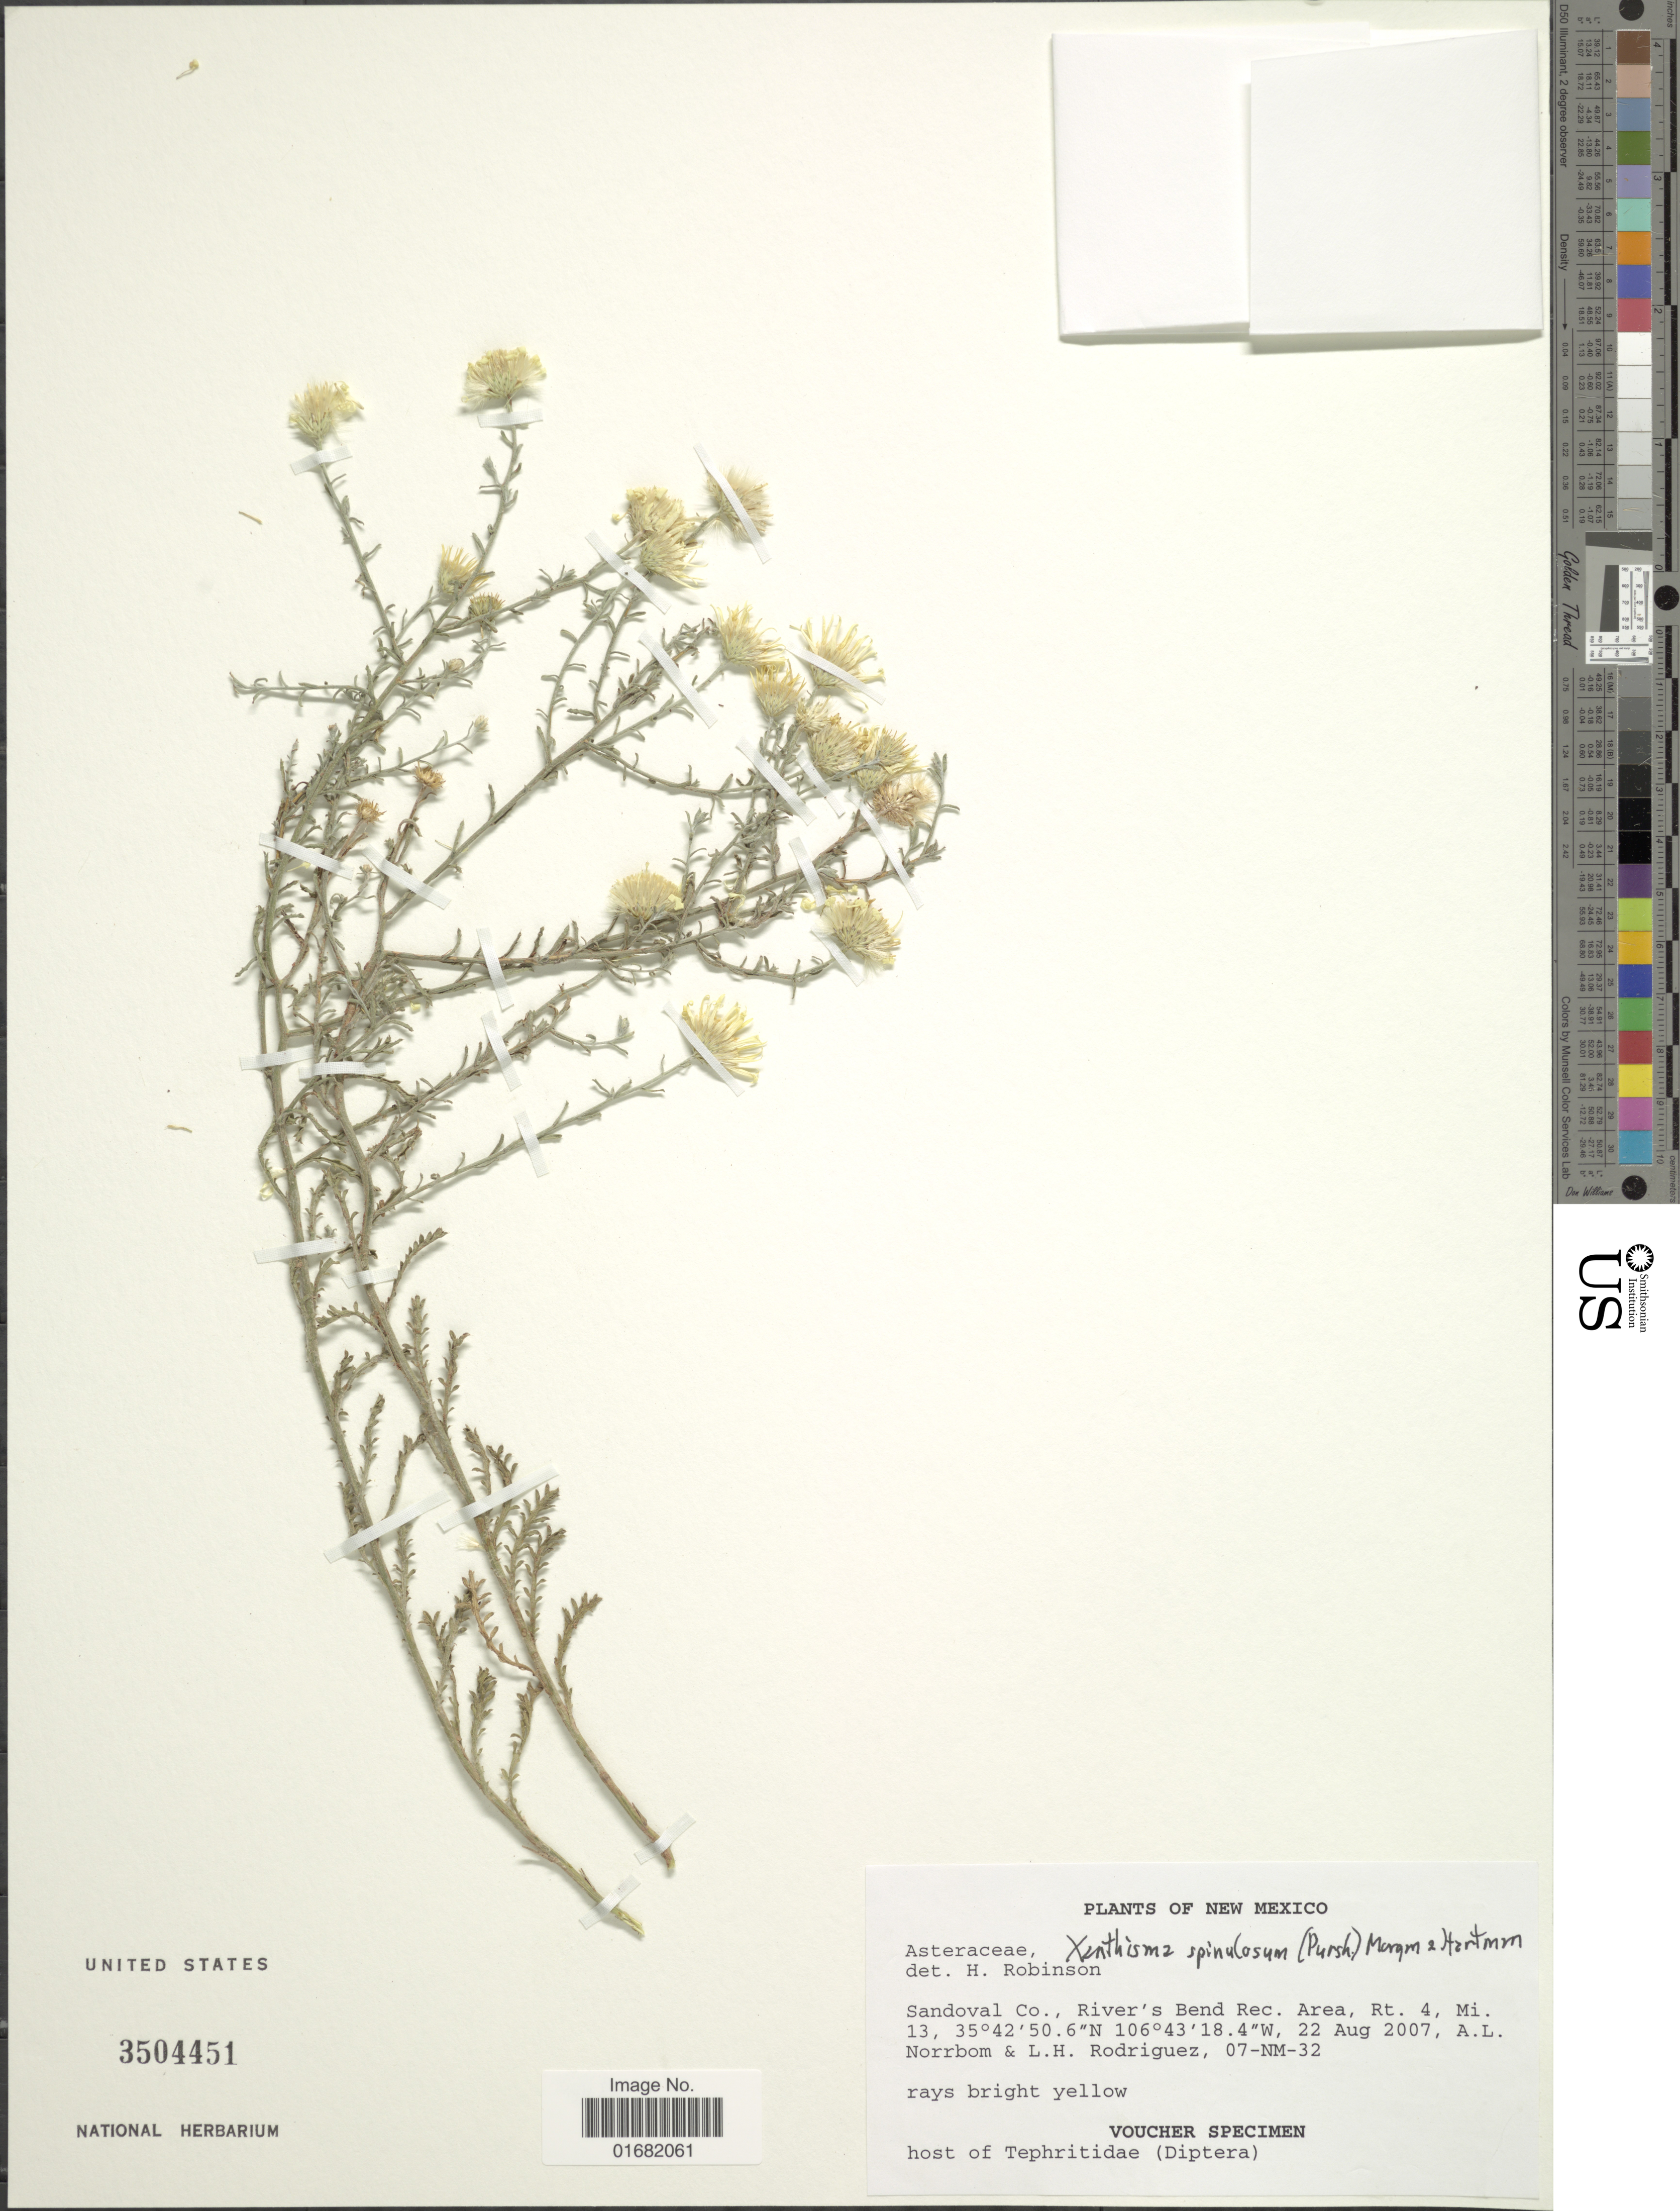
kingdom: Plantae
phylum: Tracheophyta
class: Magnoliopsida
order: Asterales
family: Asteraceae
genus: Xanthisma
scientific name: Xanthisma spinulosum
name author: (Pursh) D. R. Morgan & R.L. Hartm.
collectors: A. L. Norrbom & L. Rodriguez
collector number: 07-NM-32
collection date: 2007-08-22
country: United States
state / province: New Mexico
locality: Sandoval Co., River's Bend Rec. Area, Rt. 4, Mi. 13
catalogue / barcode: US 3504451